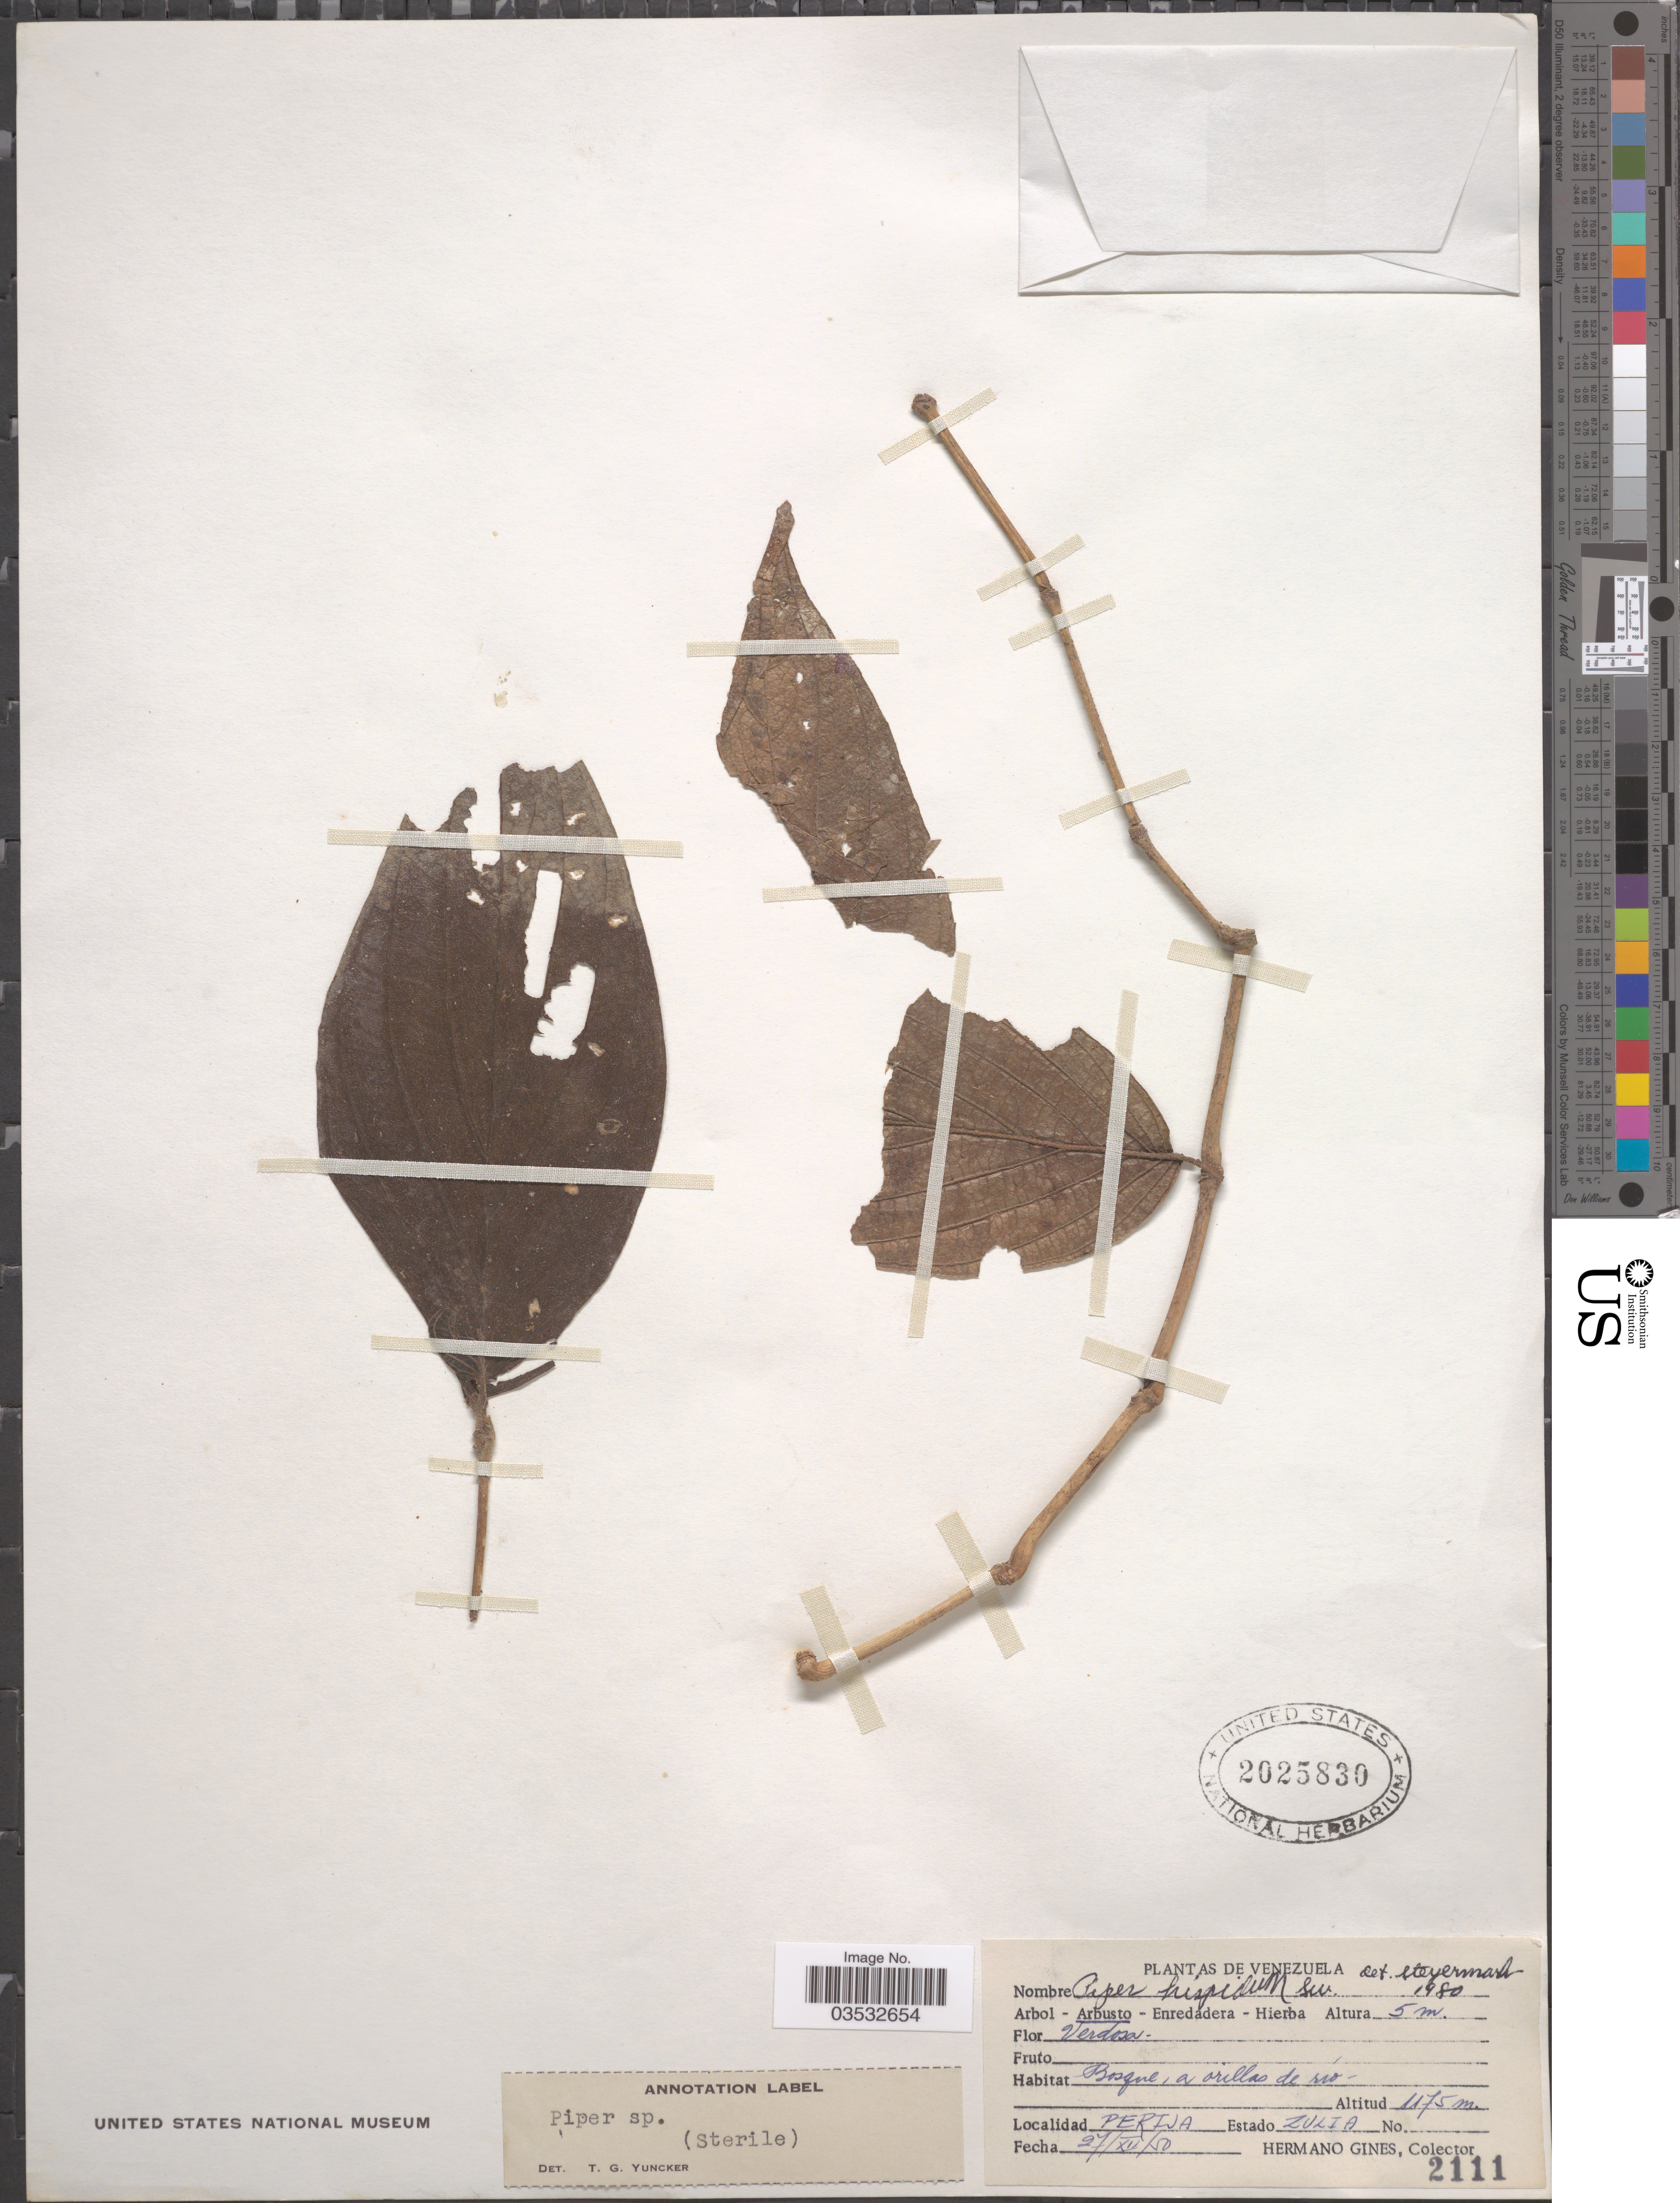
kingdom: Plantae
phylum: Tracheophyta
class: Magnoliopsida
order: Piperales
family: Piperaceae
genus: Piper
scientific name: Piper hispidum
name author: Sw.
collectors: Bro. Gines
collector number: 2111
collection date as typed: Transcribed d/m/y: 27/12/50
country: Venezuela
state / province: Zulia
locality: Perija.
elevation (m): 1175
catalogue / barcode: US 2025830